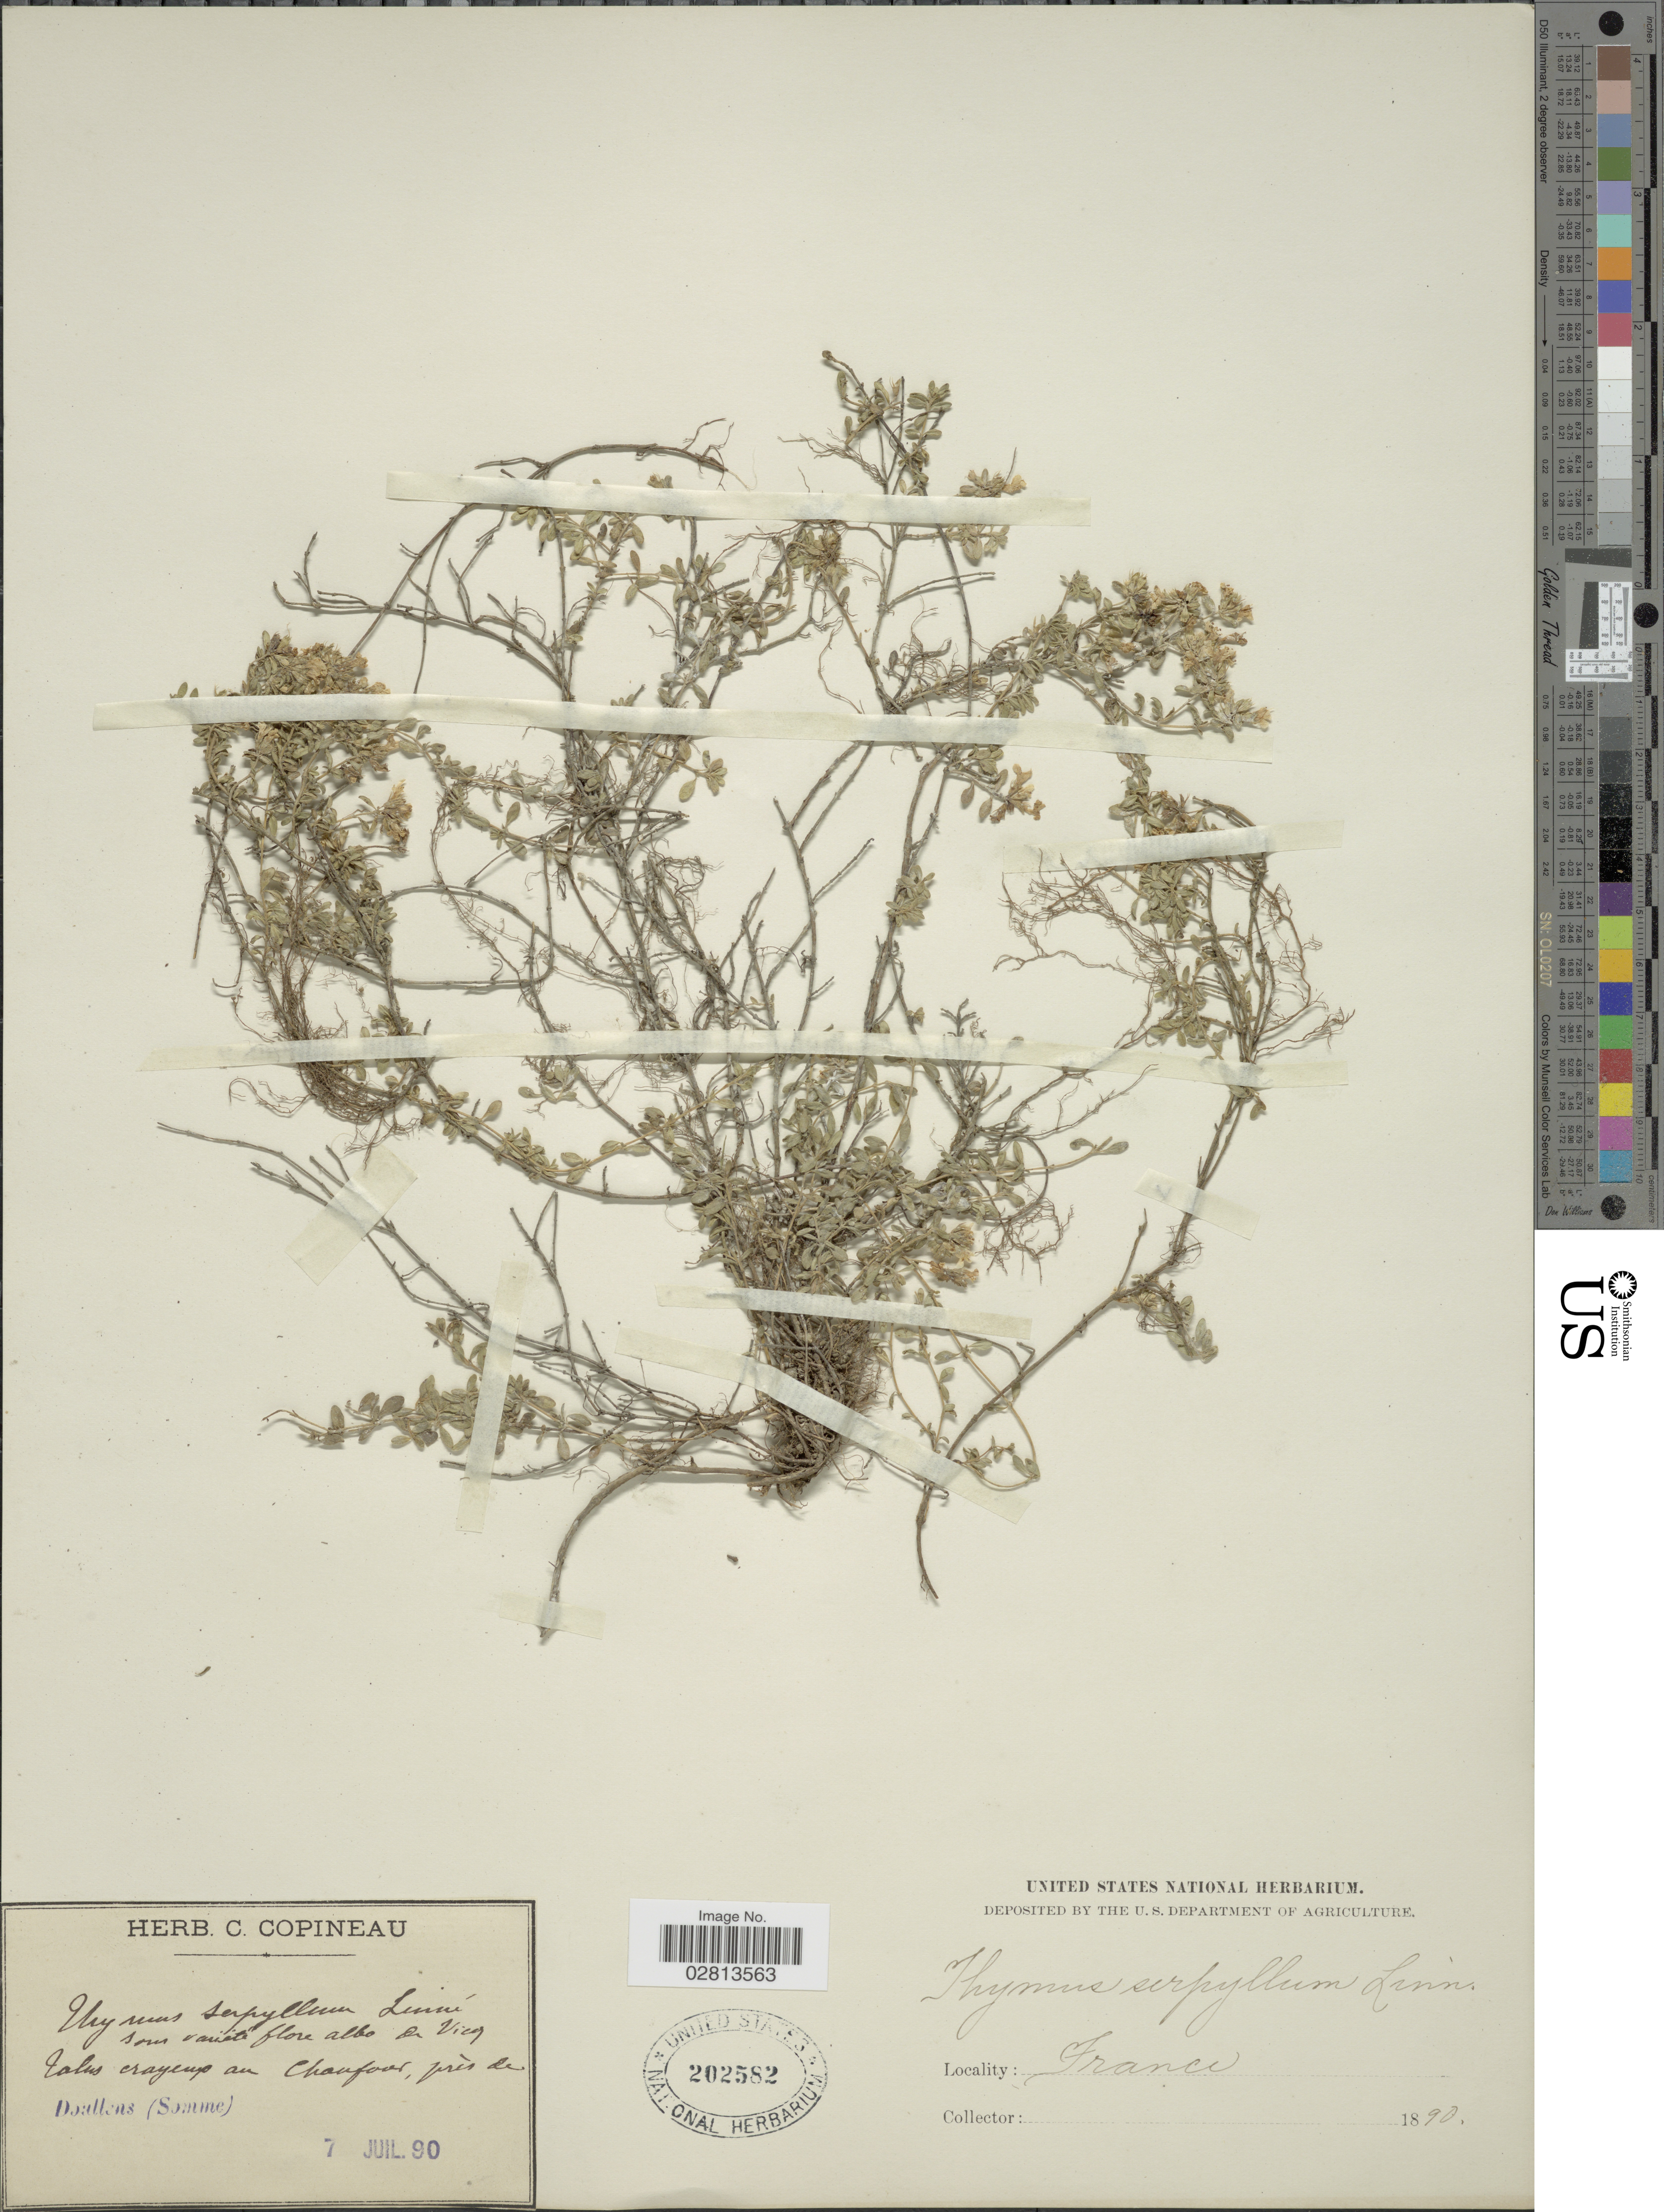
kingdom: Plantae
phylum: Tracheophyta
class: Magnoliopsida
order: Lamiales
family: Lamiaceae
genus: Thymus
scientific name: Thymus serpyllum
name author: L.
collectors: ex herb. C. Copineau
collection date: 1890-07-07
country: France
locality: Talus crayeux au Chanfour, près de Doullens (Somme).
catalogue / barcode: US 202582